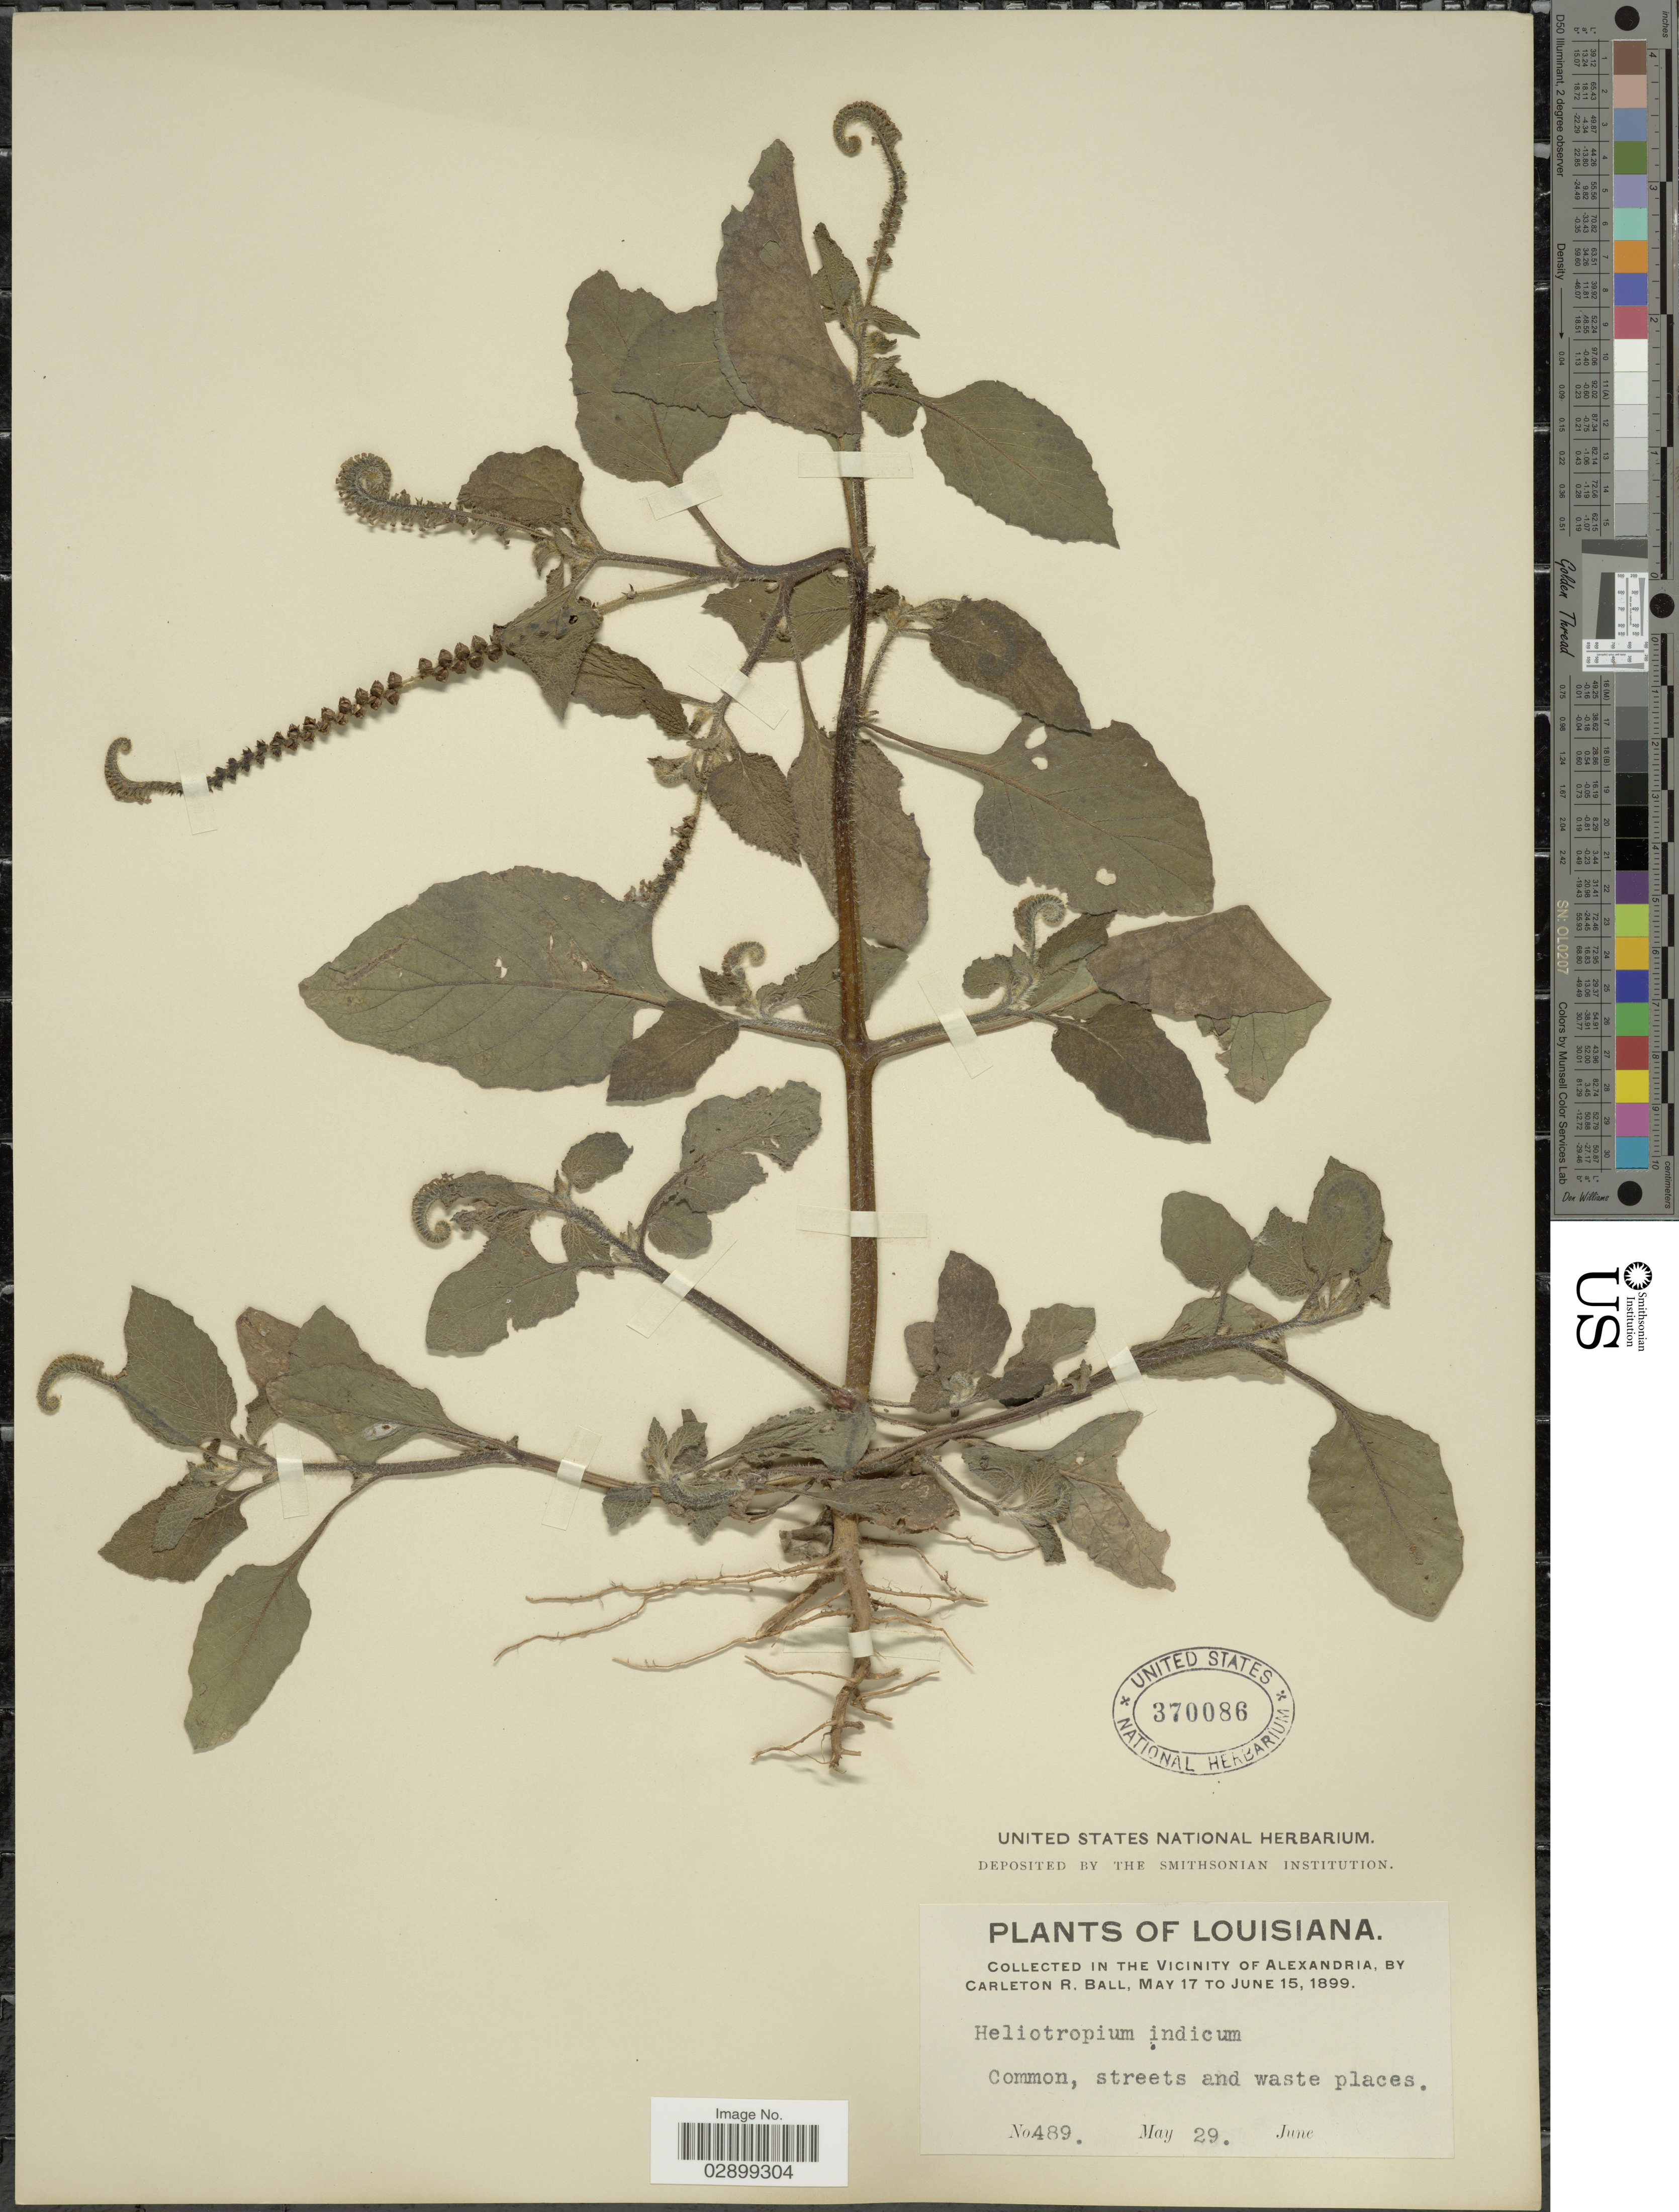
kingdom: Plantae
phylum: Tracheophyta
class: Magnoliopsida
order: Boraginales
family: Heliotropiaceae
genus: Heliotropium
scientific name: Heliotropium indicum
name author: L.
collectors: C. R. Ball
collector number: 489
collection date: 1899-05-29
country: United States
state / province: Louisiana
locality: In the vicinity of Alexandria.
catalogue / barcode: US 370086